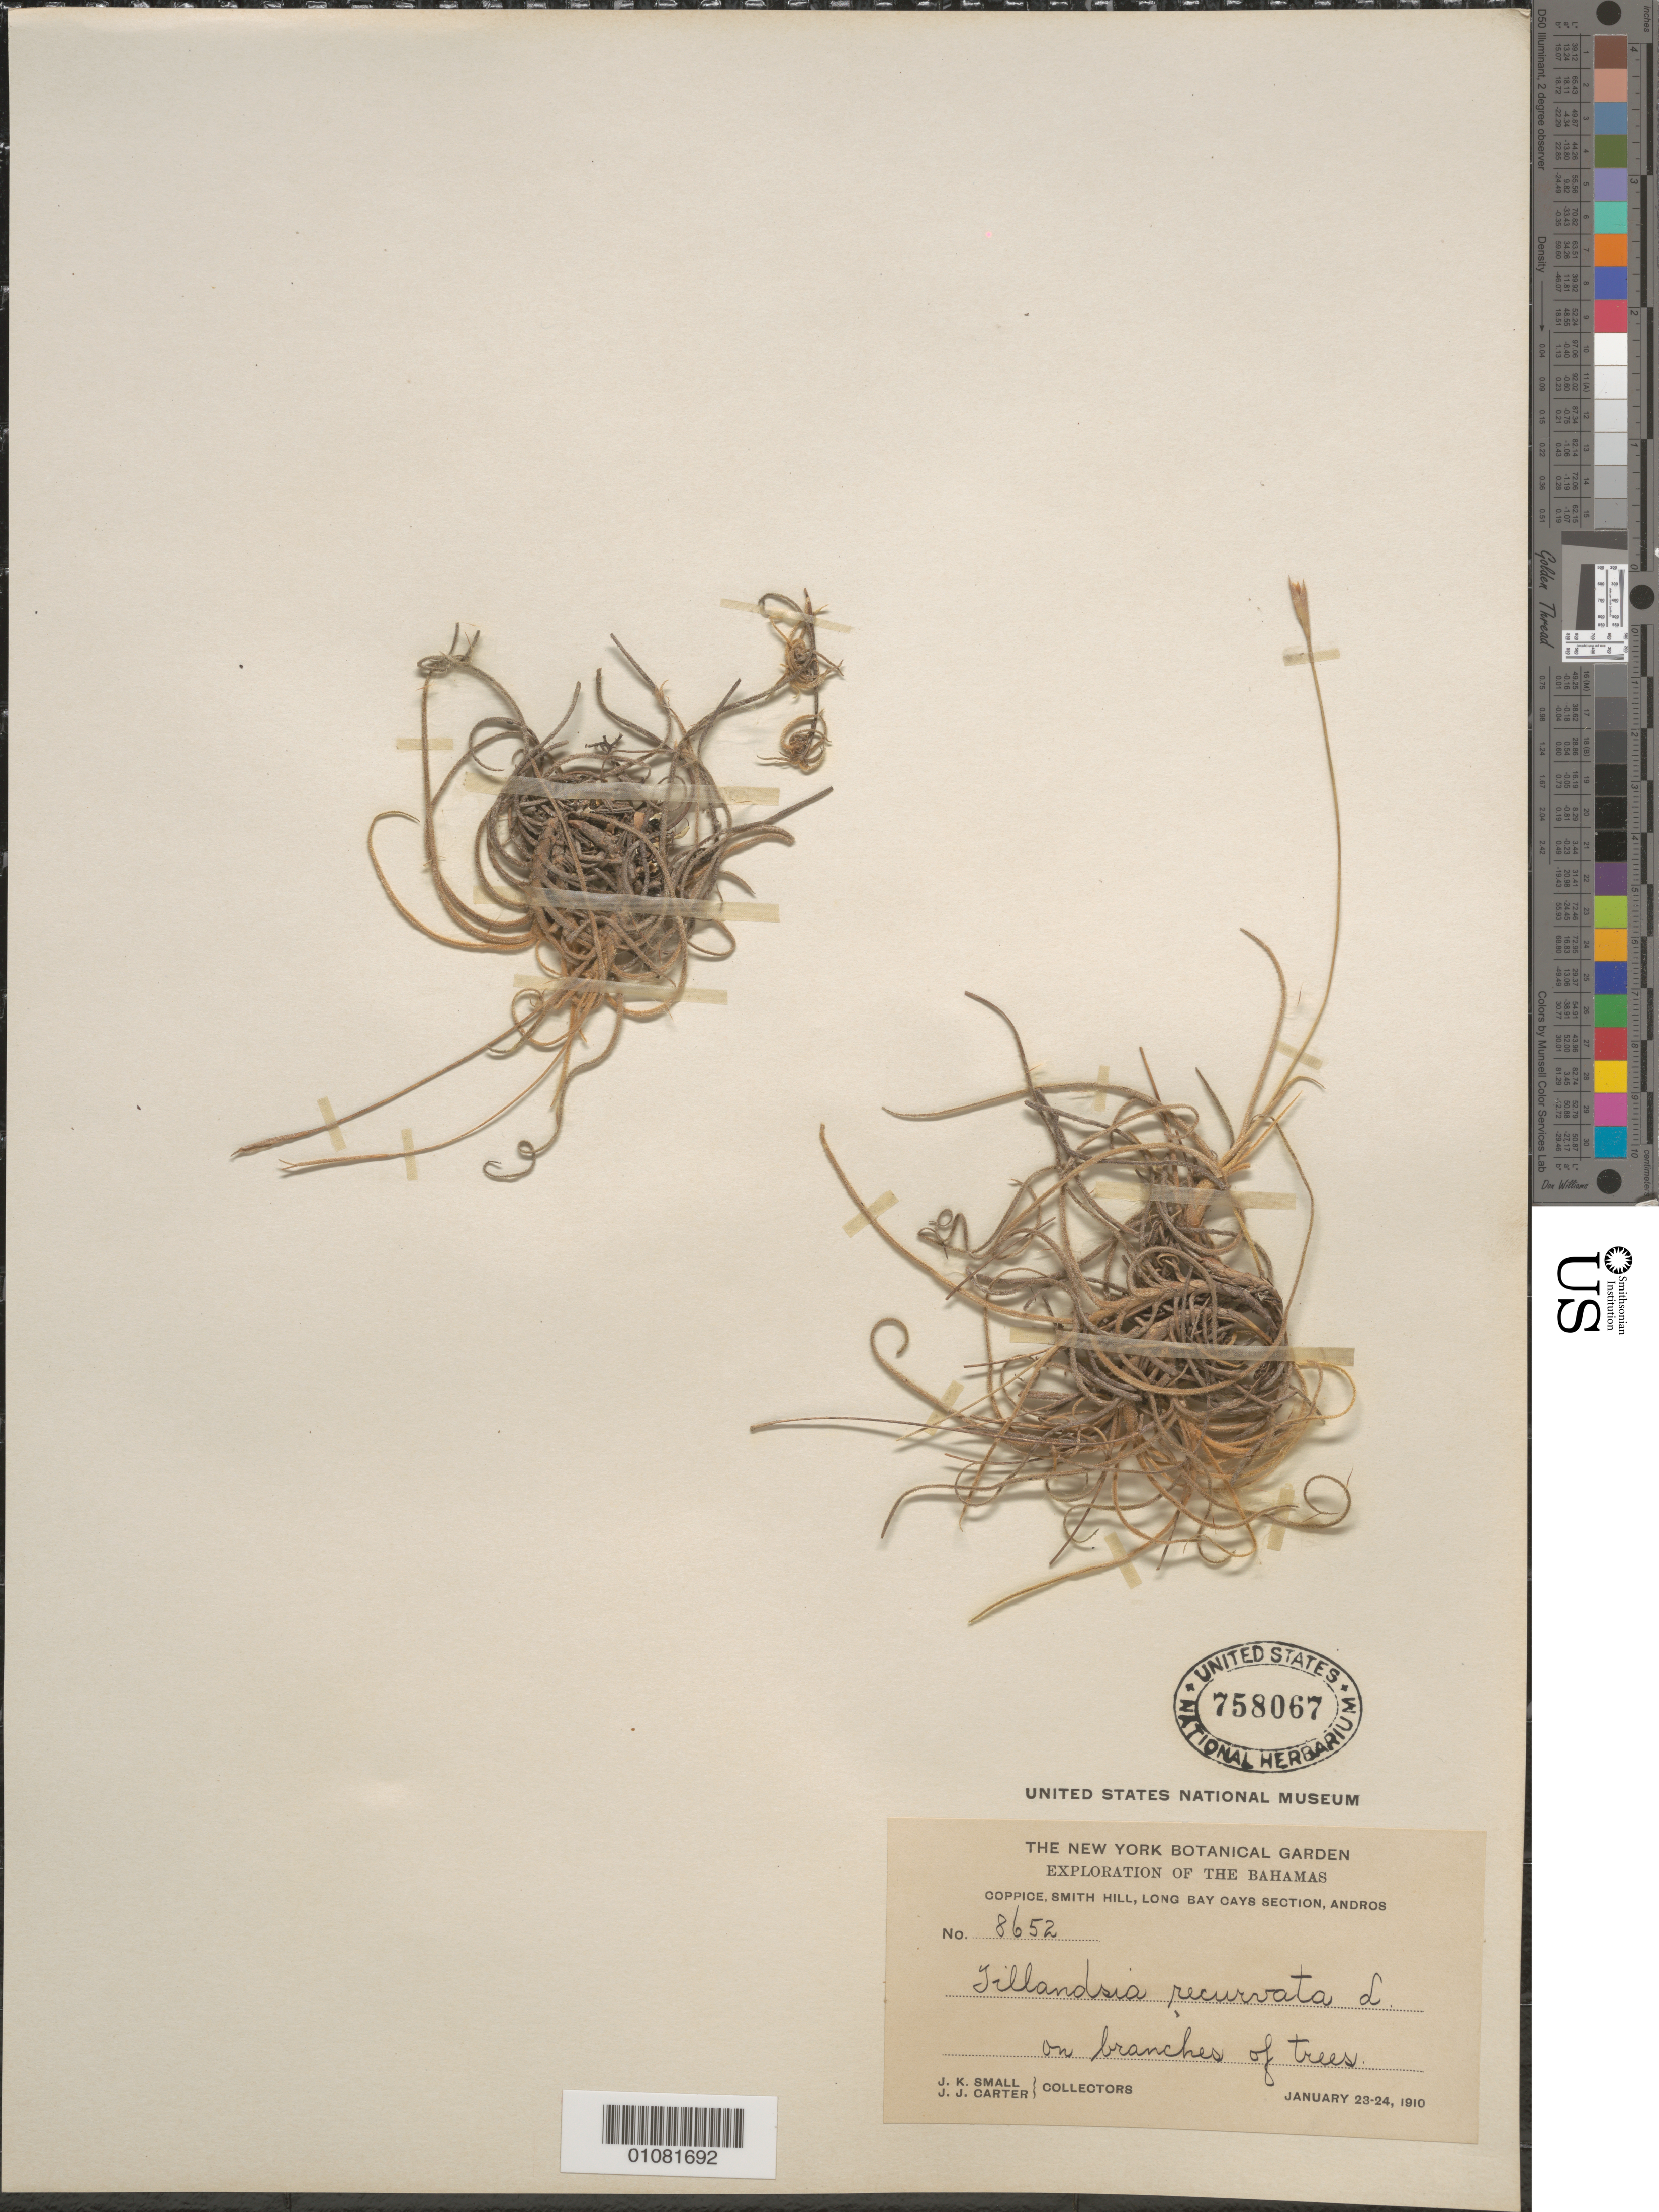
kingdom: Plantae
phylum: Tracheophyta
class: Liliopsida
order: Poales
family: Bromeliaceae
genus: Tillandsia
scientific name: Tillandsia recurvata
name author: L.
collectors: J. K. Small & J. J. Carter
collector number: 8652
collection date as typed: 23 Jan 1910 to 24 Jan 1910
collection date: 1910-01-23/1910-01-24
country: Bahamas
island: Andros I.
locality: Coppice, Smith Hill, Long Bay Cays section; on branches of trees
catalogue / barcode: US 758067